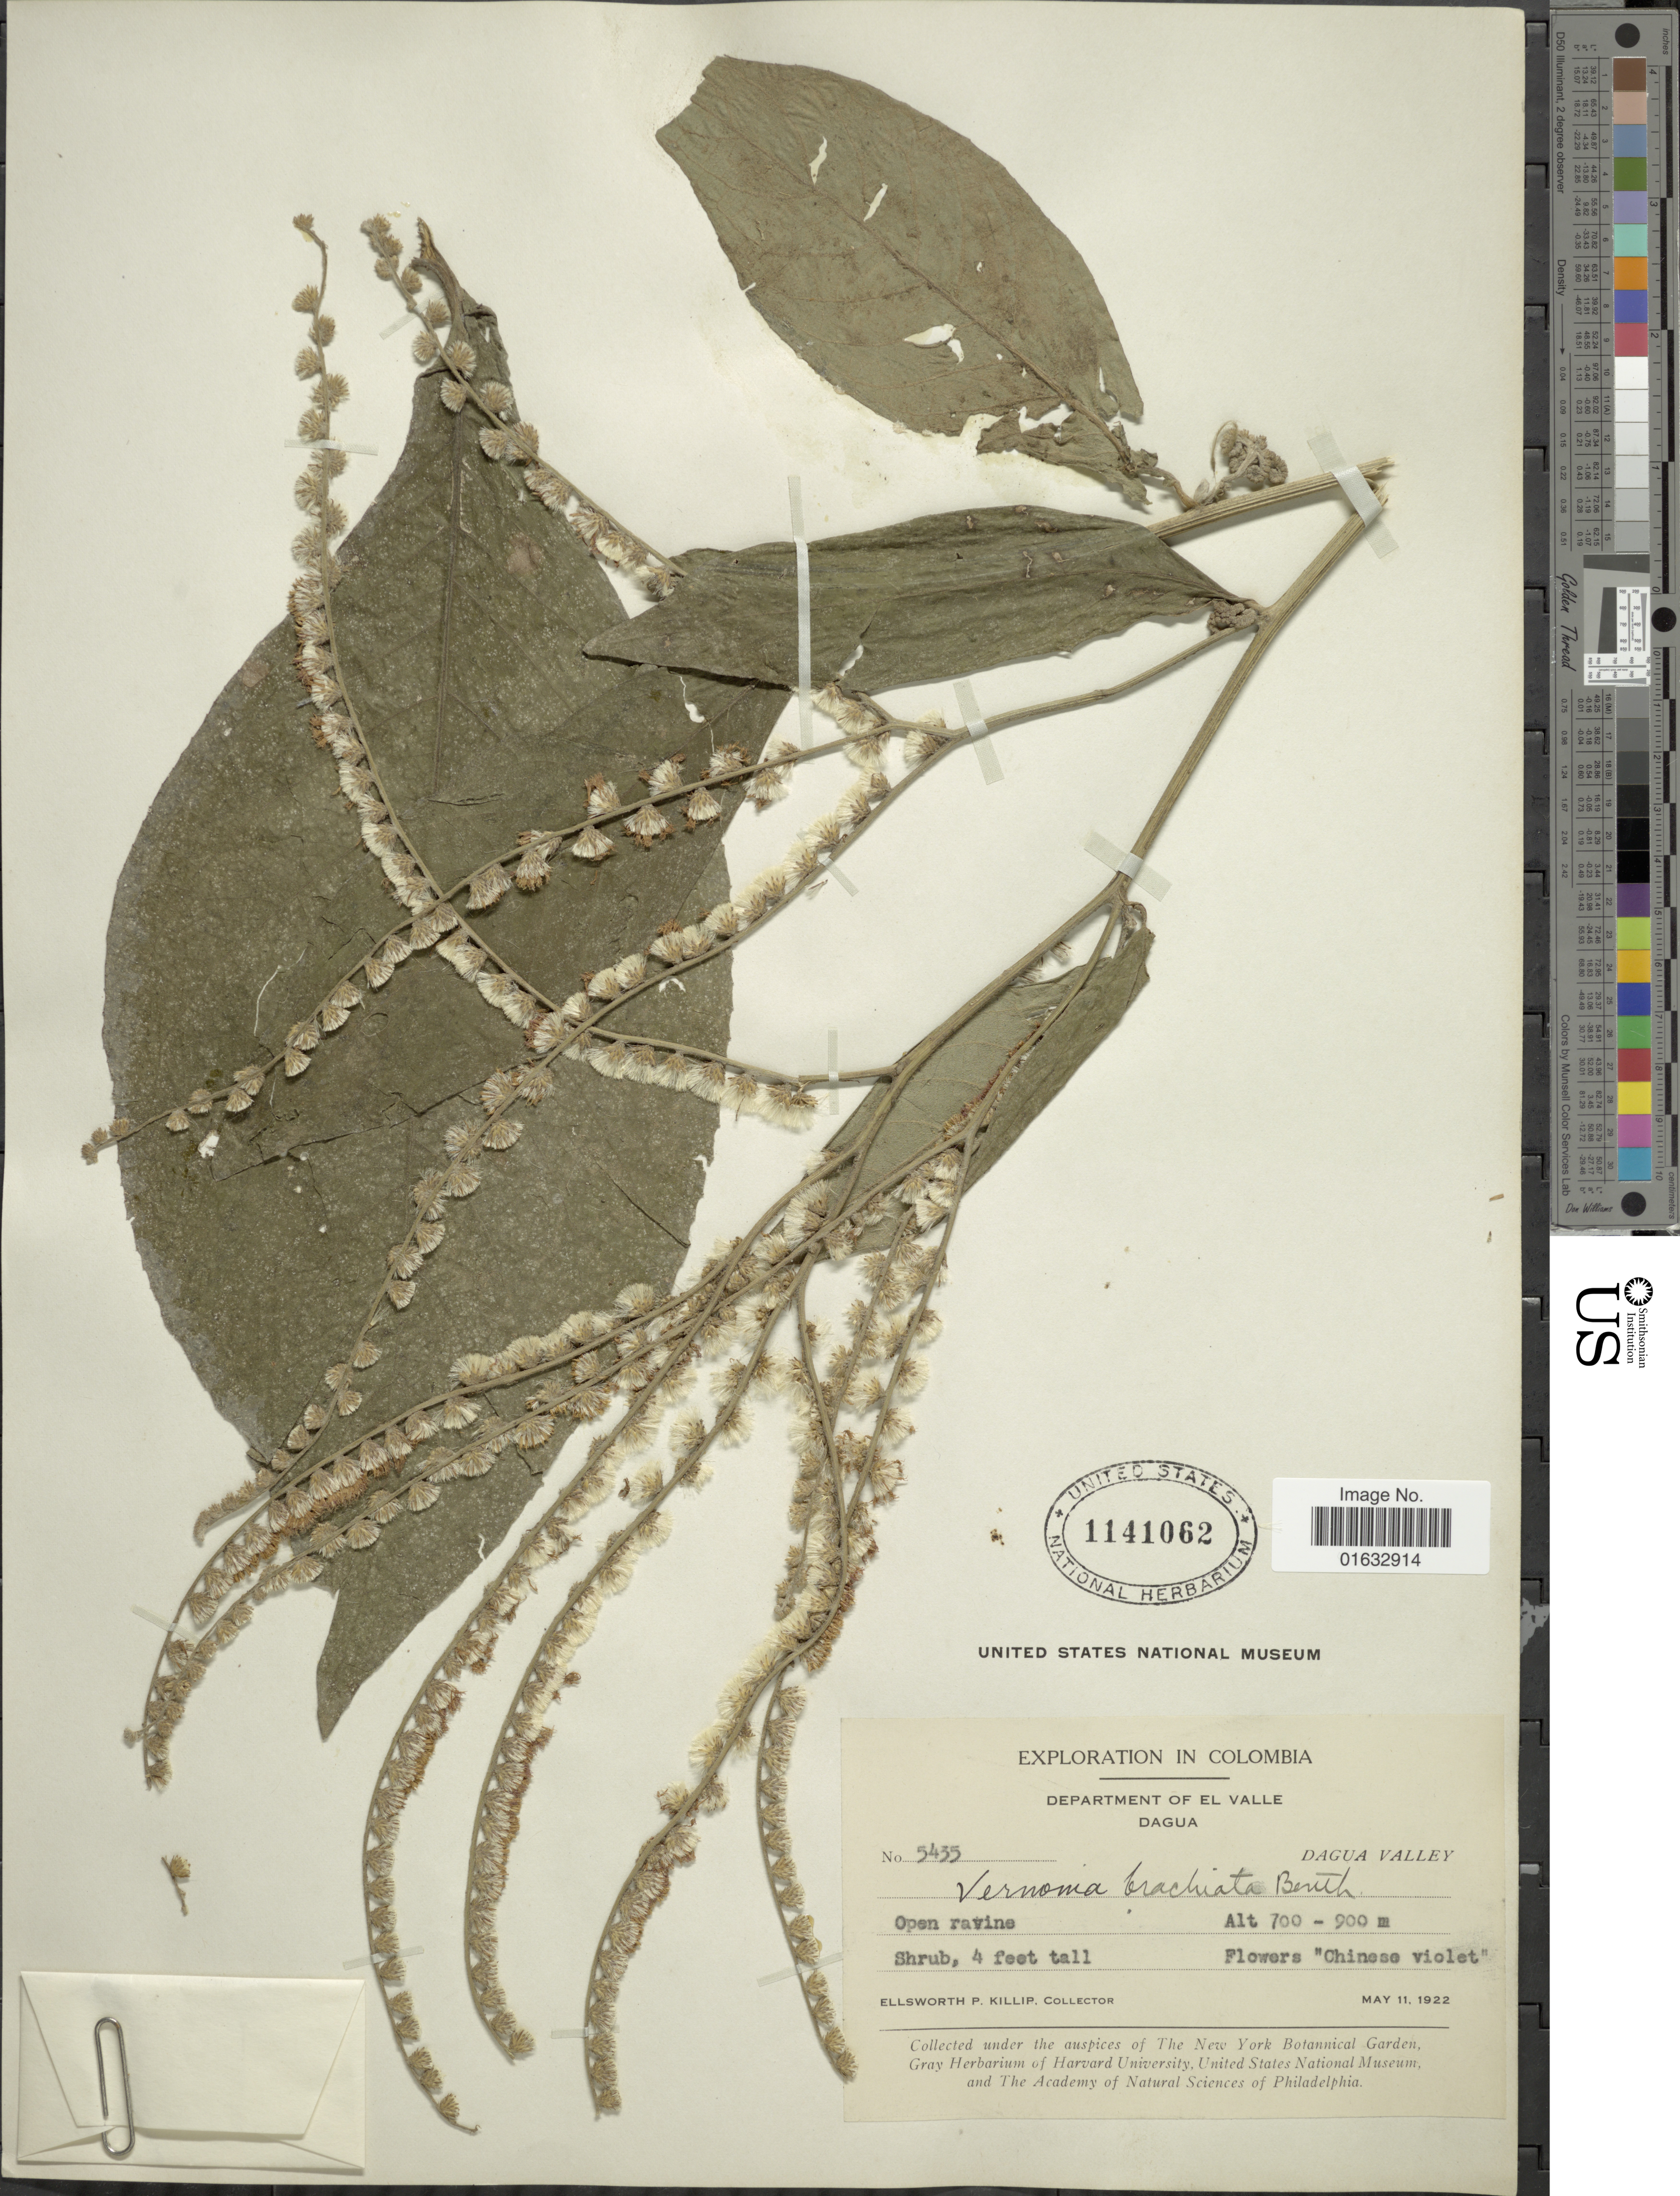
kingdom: Plantae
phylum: Tracheophyta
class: Magnoliopsida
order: Asterales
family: Asteraceae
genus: Eirmocephala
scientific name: Eirmocephala brachiata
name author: (Benth.) H. Rob.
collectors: E. P. Killip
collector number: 5435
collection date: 1922-05-11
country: Colombia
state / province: Valle del Cauca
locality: Departamento of El Valle, Dagua. Dagua Valley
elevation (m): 700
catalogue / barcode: US 1141062